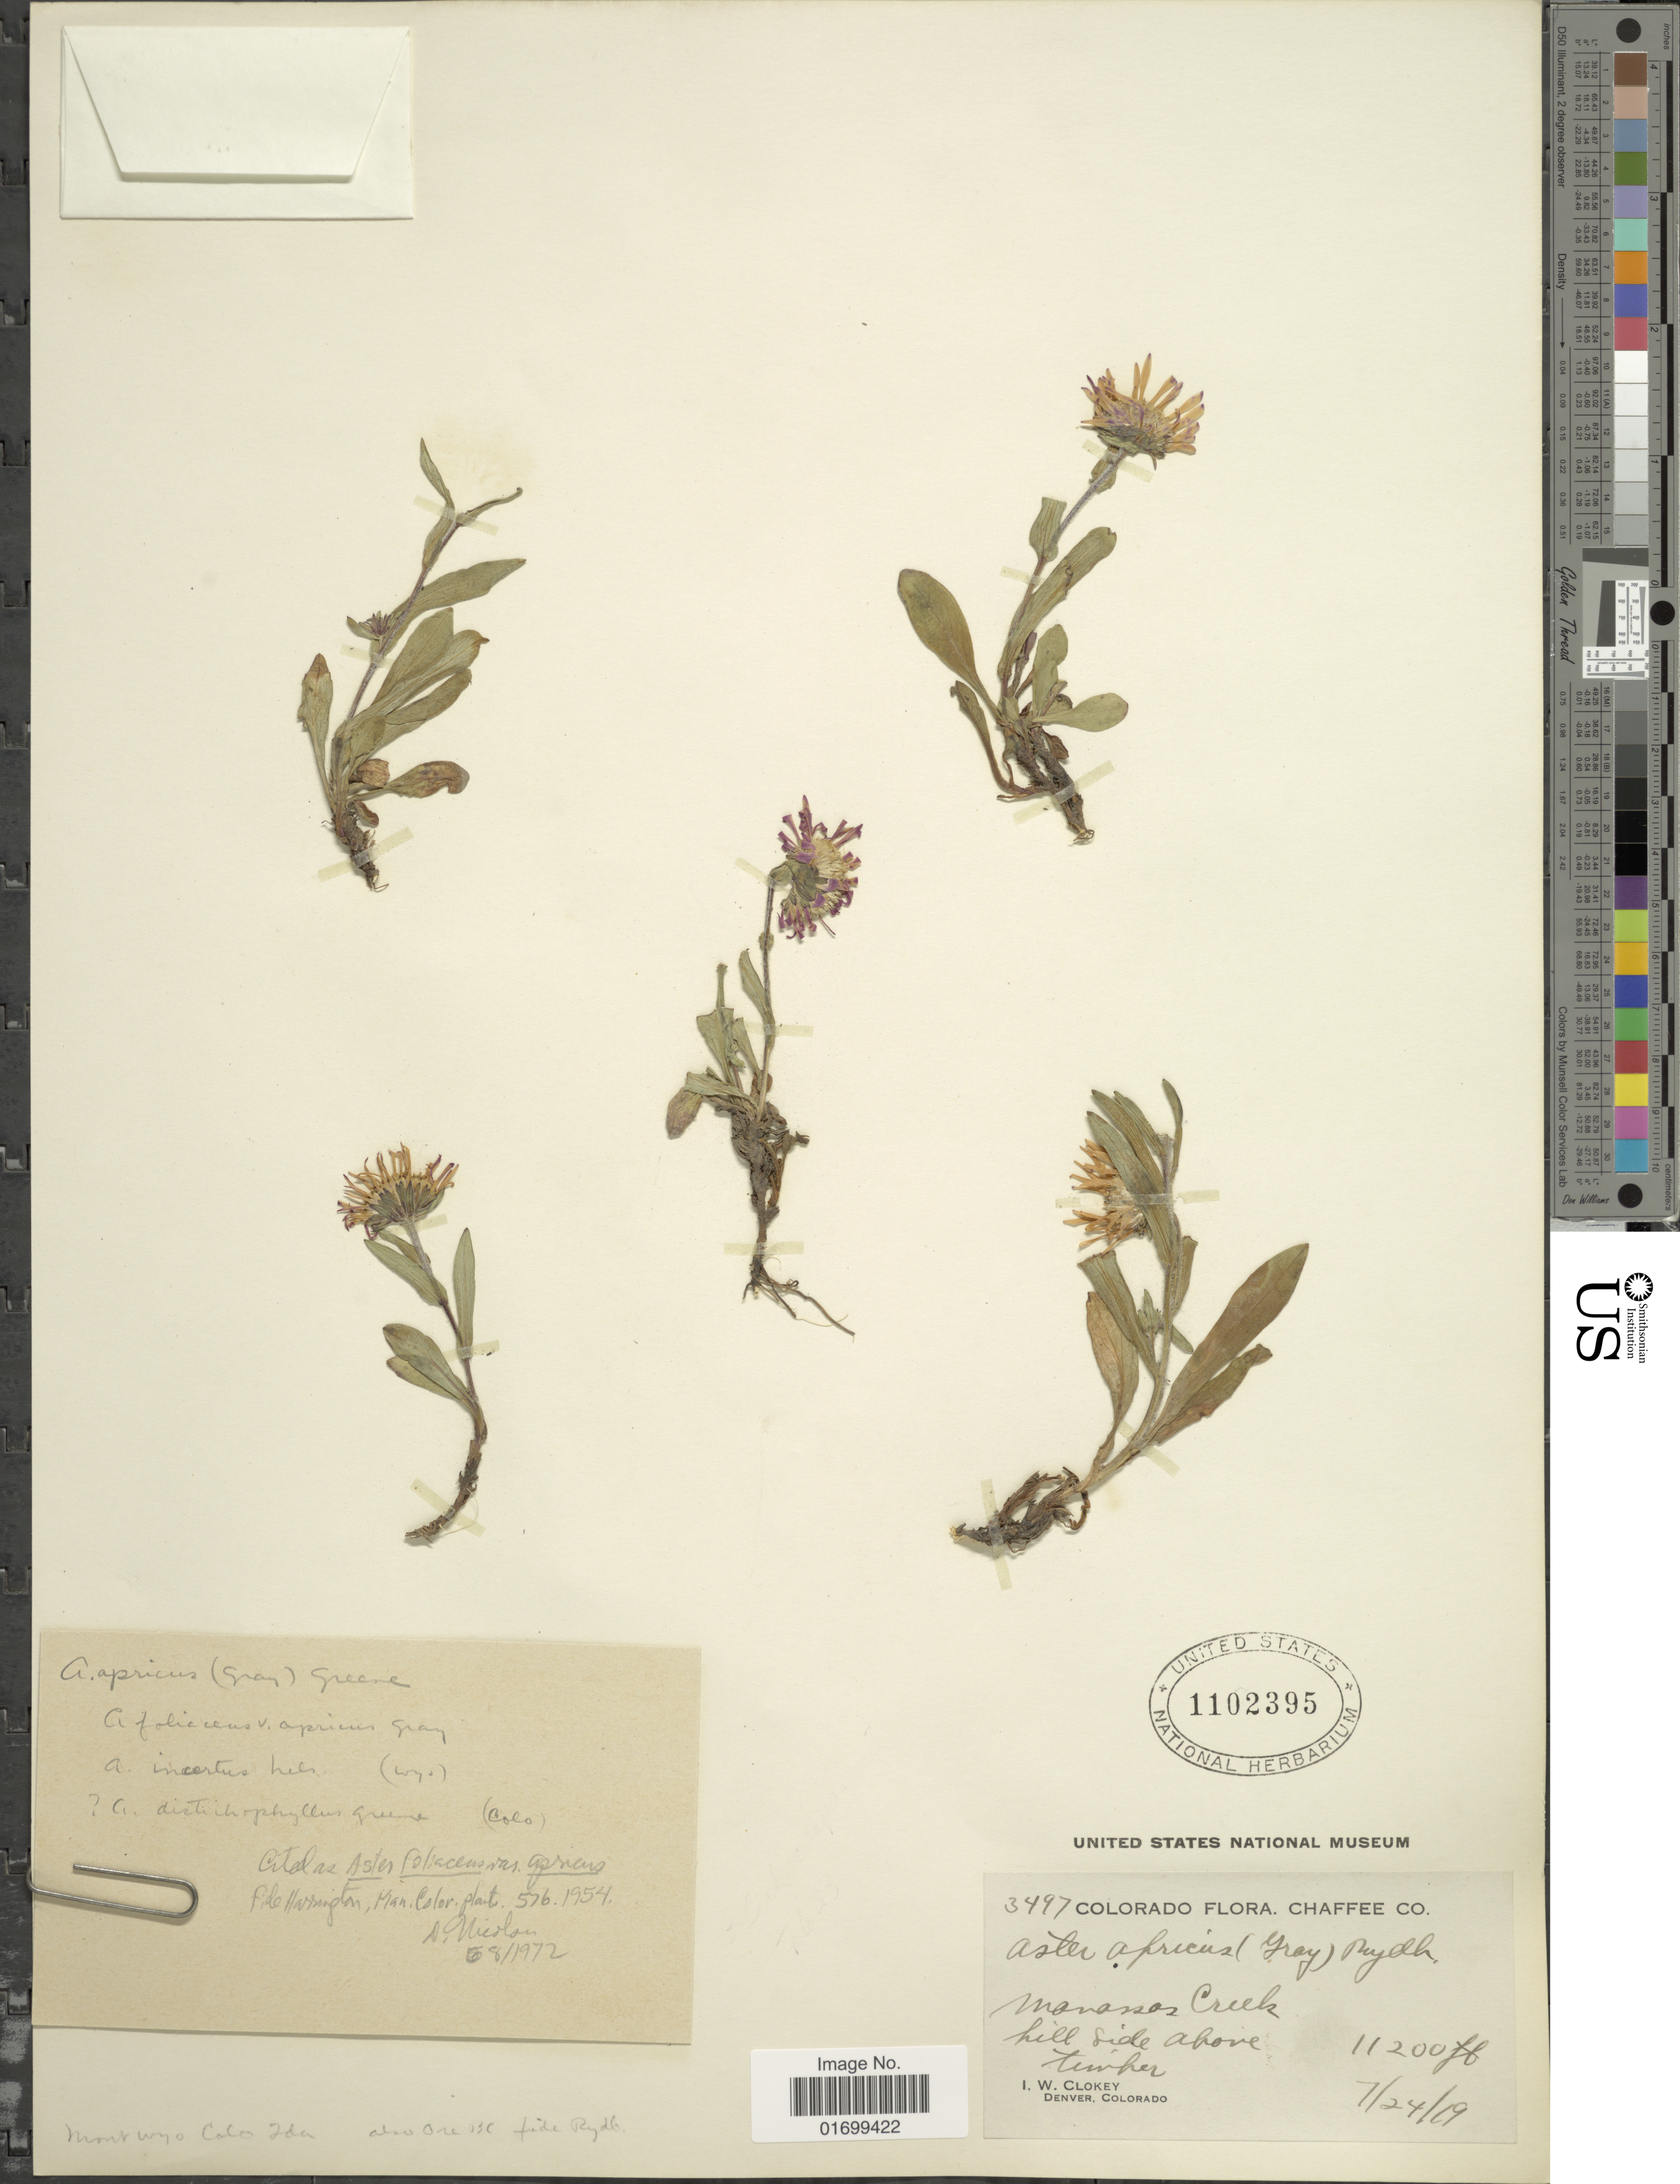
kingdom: Plantae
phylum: Tracheophyta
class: Magnoliopsida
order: Asterales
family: Asteraceae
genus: Symphyotrichum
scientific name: Symphyotrichum foliaceum var. apricum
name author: (A. Gray) G.L. Nesom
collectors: I. W. Clokey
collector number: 3497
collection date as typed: Transcribed d/m/y: 24/7/19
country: United States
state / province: Colorado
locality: Chaffee Co., Mananas Creek, hill side above, timber.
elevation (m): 3414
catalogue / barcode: US 1102395